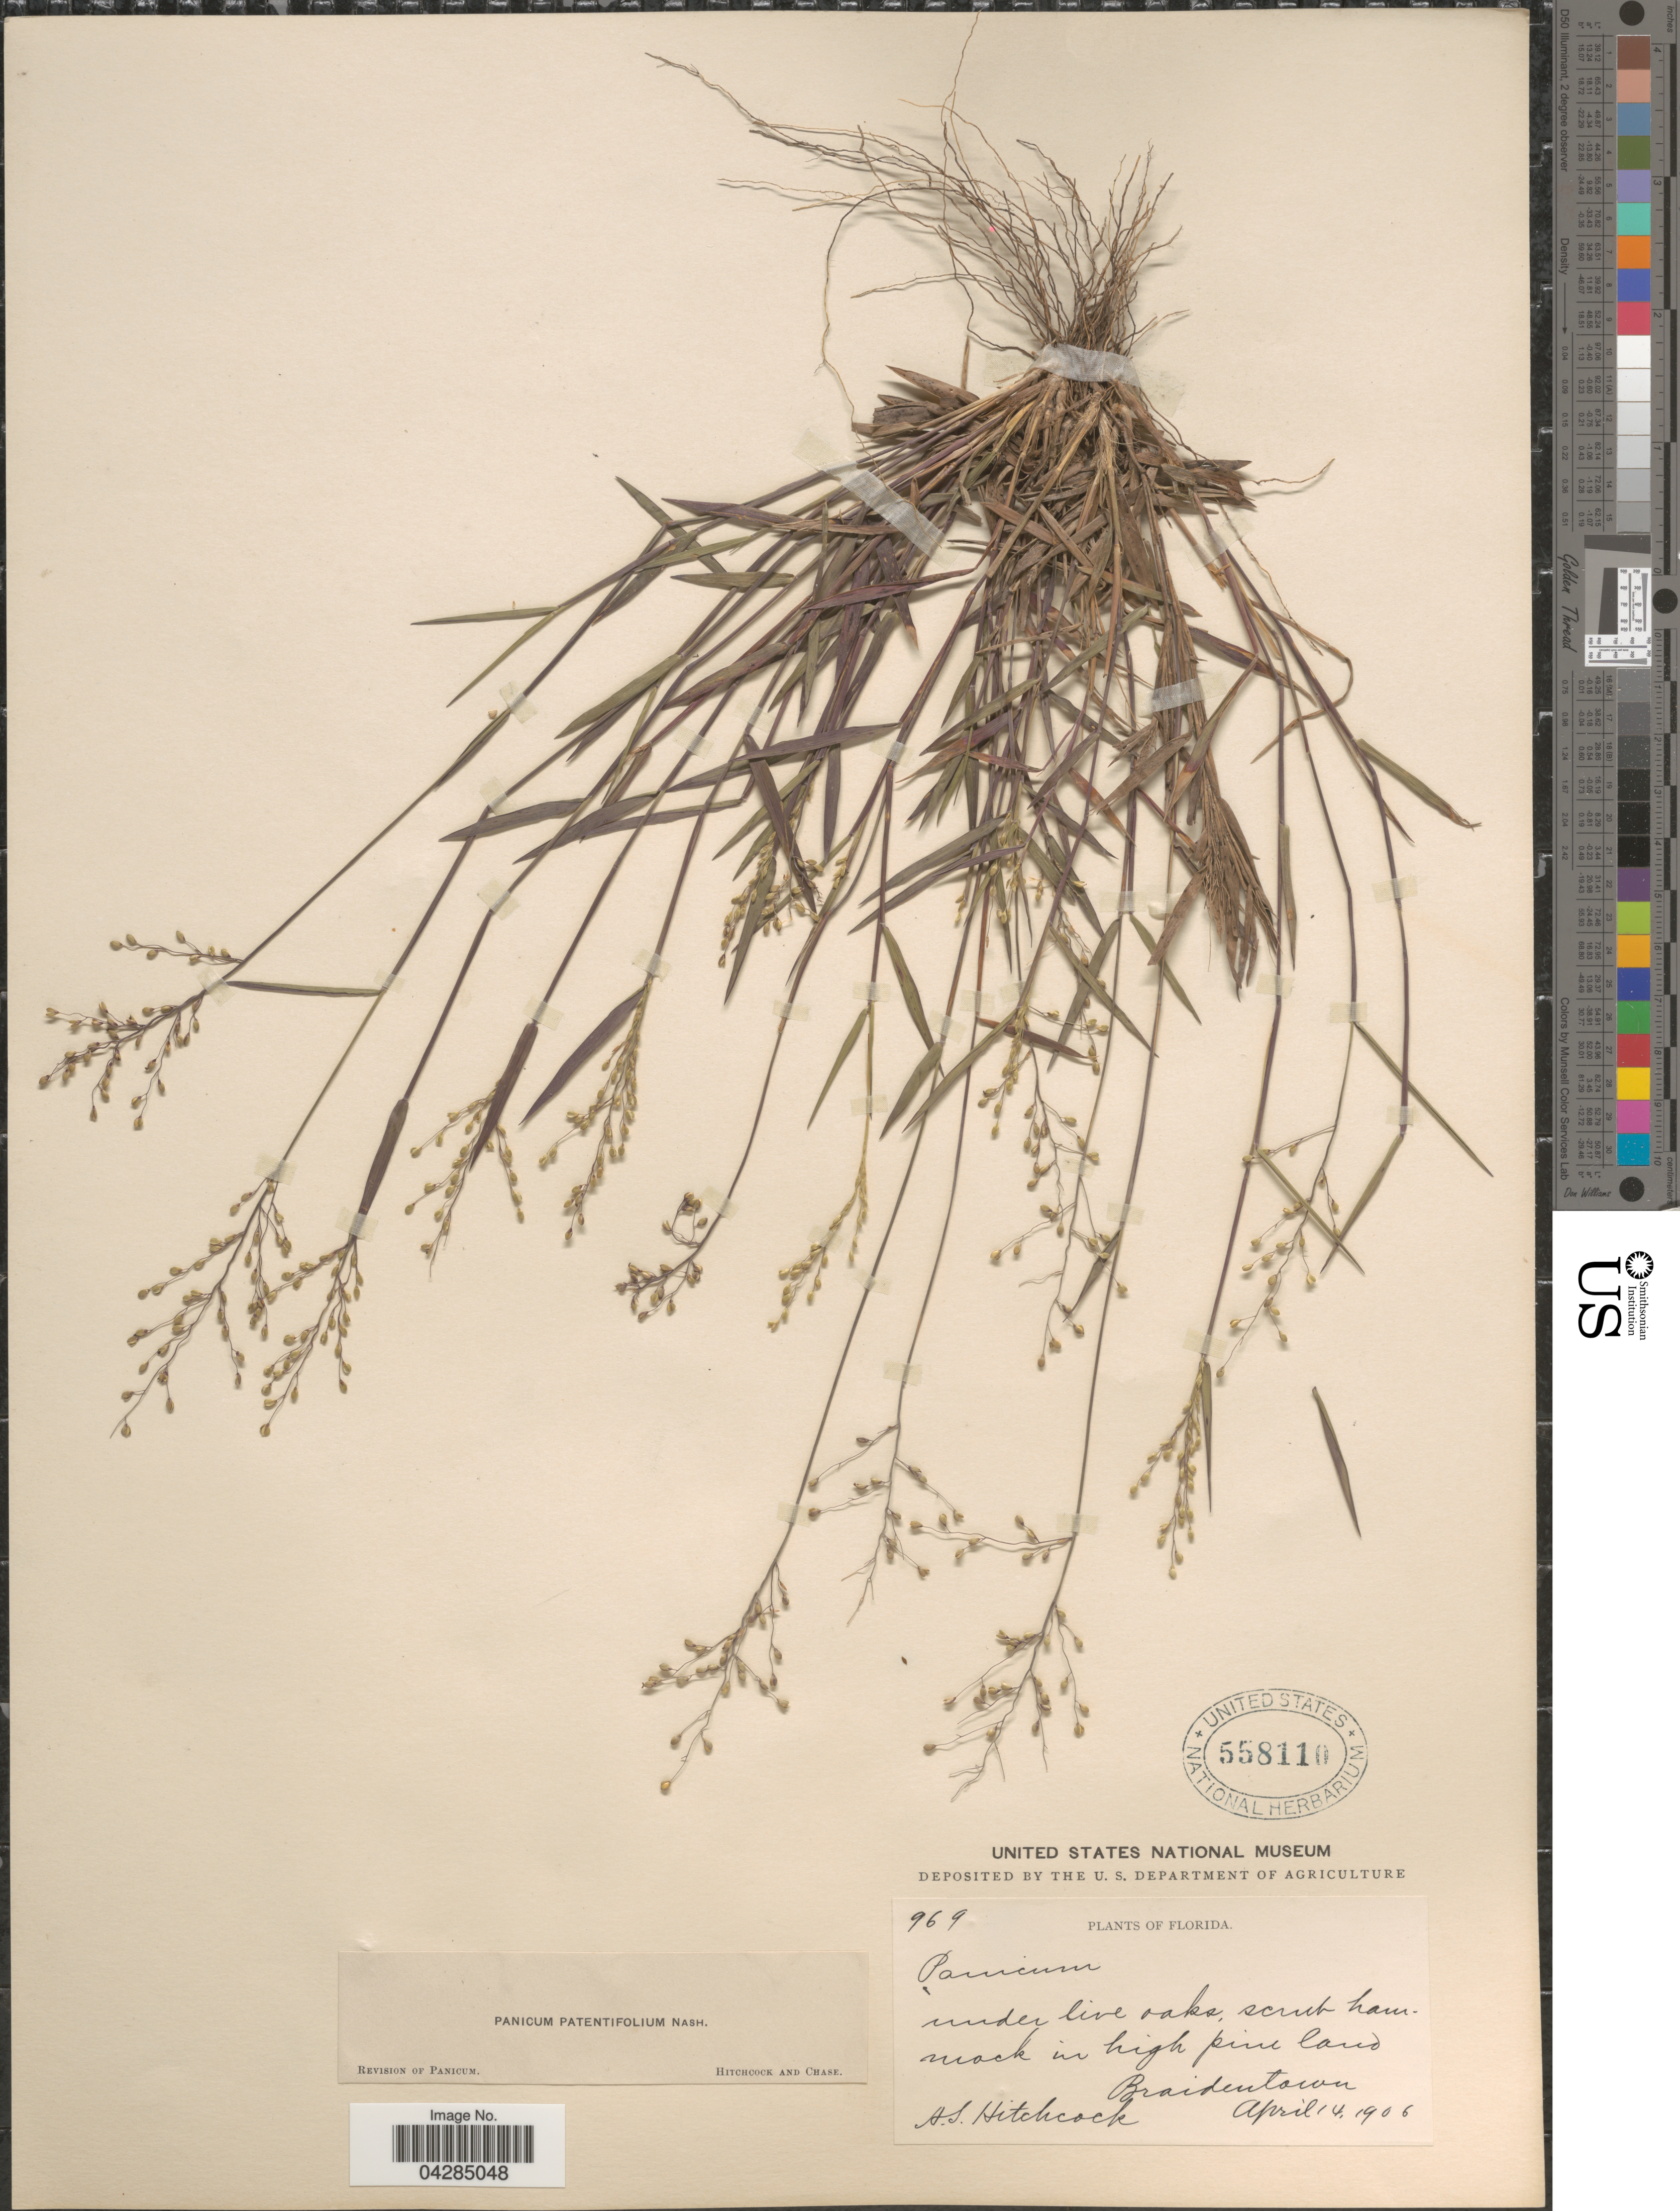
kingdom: Plantae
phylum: Tracheophyta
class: Liliopsida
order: Poales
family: Poaceae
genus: Dichanthelium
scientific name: Dichanthelium portoricense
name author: (Desv. ex Ham.) B.F. Hansen & Wunderlin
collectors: A. S. Hitchcock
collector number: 969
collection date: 1906-04-14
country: United States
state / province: Florida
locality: Braidentown.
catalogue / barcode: US 558110